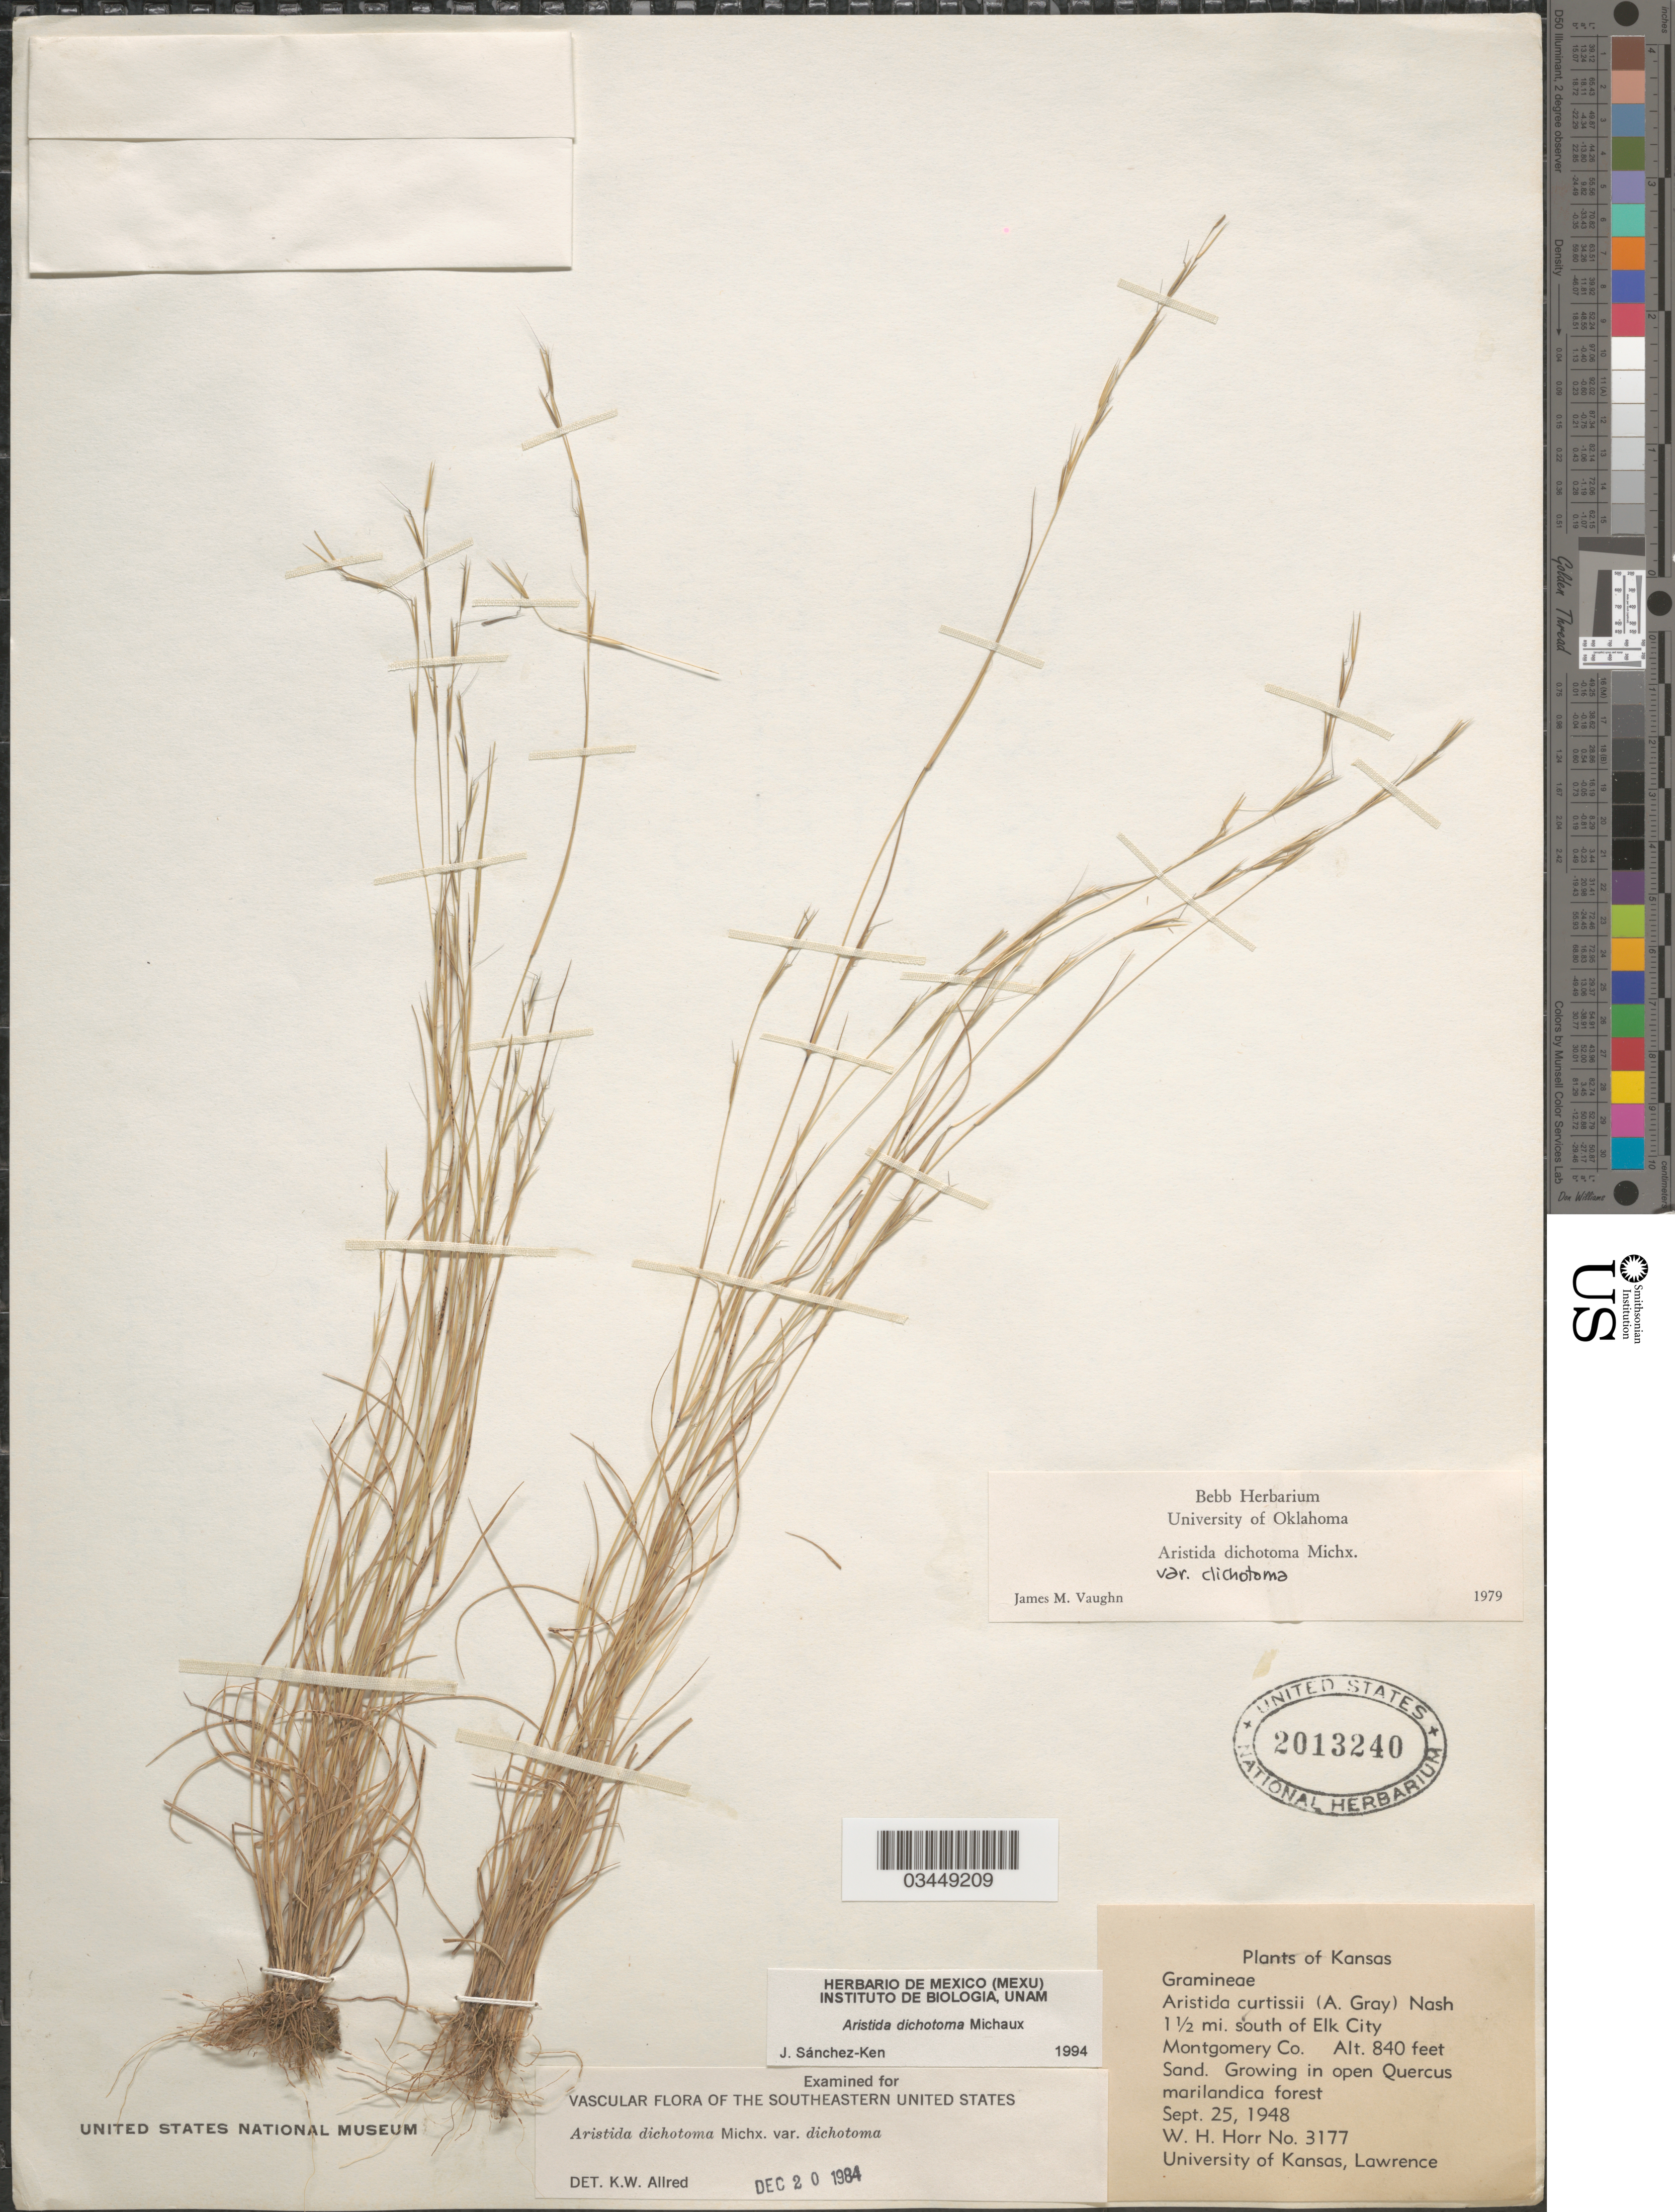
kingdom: Plantae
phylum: Tracheophyta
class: Liliopsida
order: Poales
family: Poaceae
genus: Aristida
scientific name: Aristida dichotoma var. dichotoma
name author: Michx.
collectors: W. H. Horr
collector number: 3177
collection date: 1948-09-25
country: United States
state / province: Kansas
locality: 1½ mi. south of Elk City. Montgomery Co. Growing in open Quercus marilandica forest.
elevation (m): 256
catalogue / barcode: US 2013240